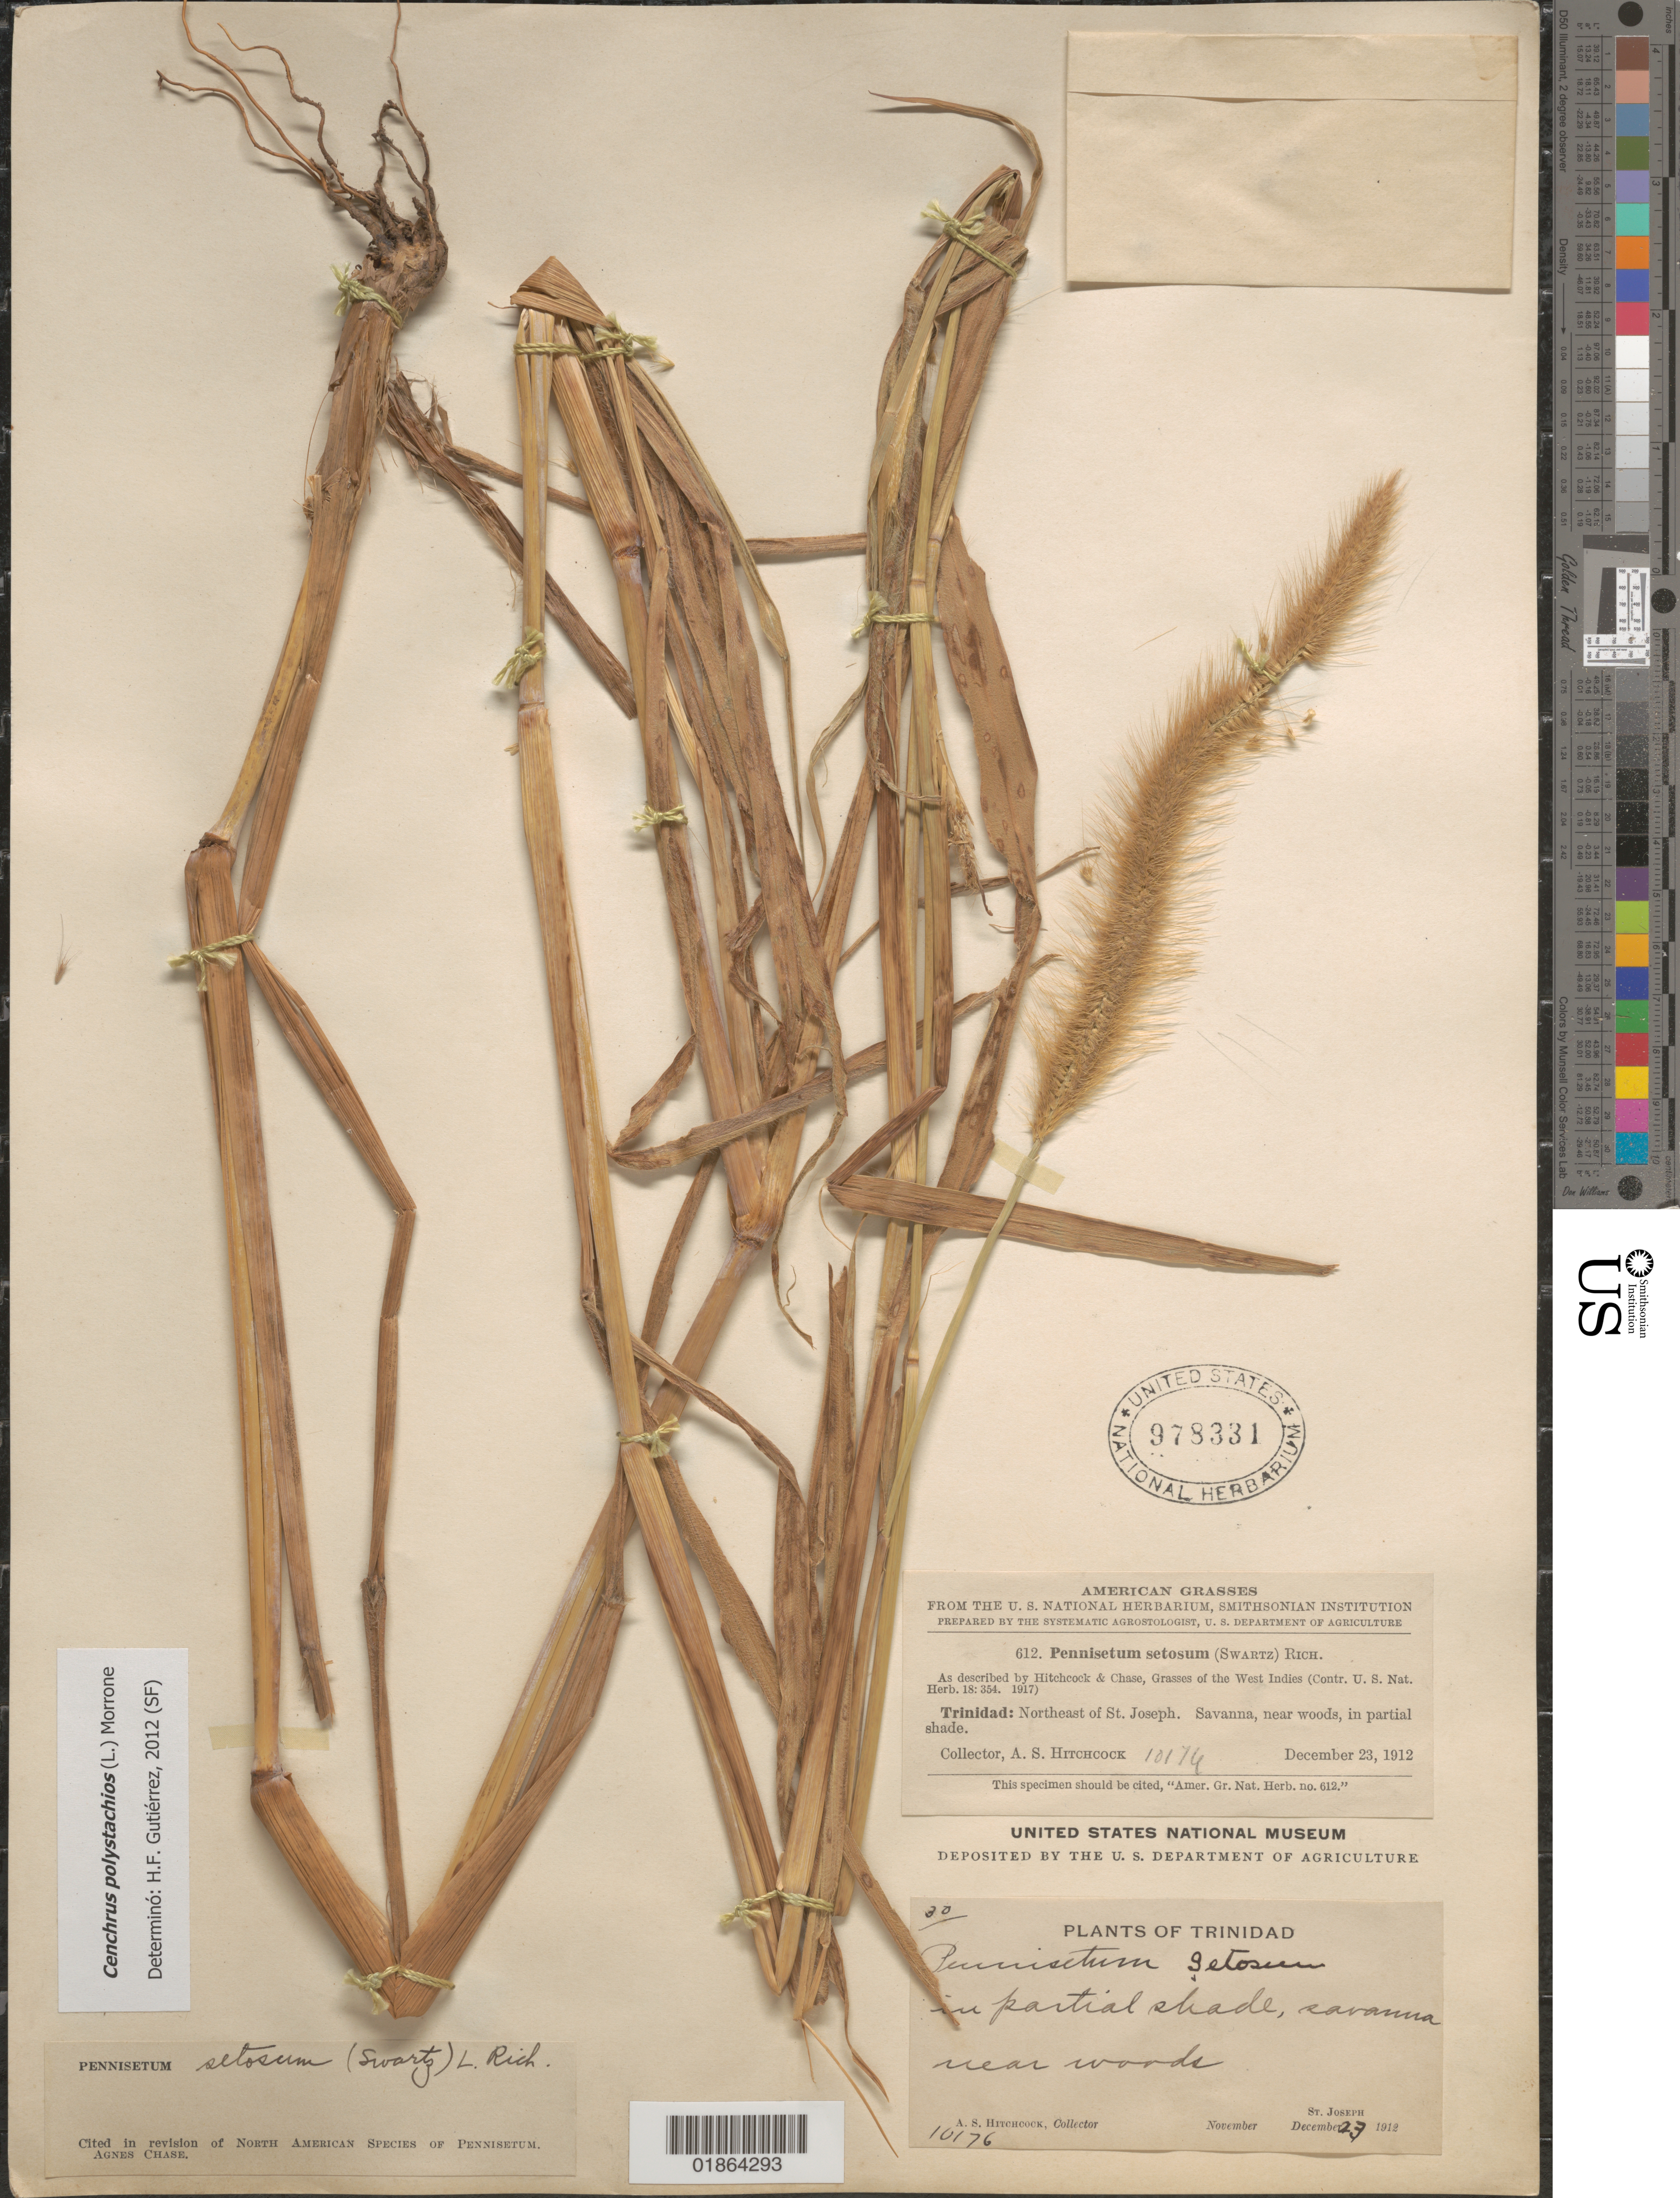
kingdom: Plantae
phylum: Tracheophyta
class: Liliopsida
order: Poales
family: Poaceae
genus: Cenchrus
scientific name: Cenchrus polystachios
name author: (L.) Morrone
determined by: Gutiérrez, H. F.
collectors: A. S. Hitchcock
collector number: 10176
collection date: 1912-12-23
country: Trinidad and Tobago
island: Trinidad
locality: St. Joseph, NE of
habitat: Savanna, near woods, in partial shade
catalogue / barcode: US 978331